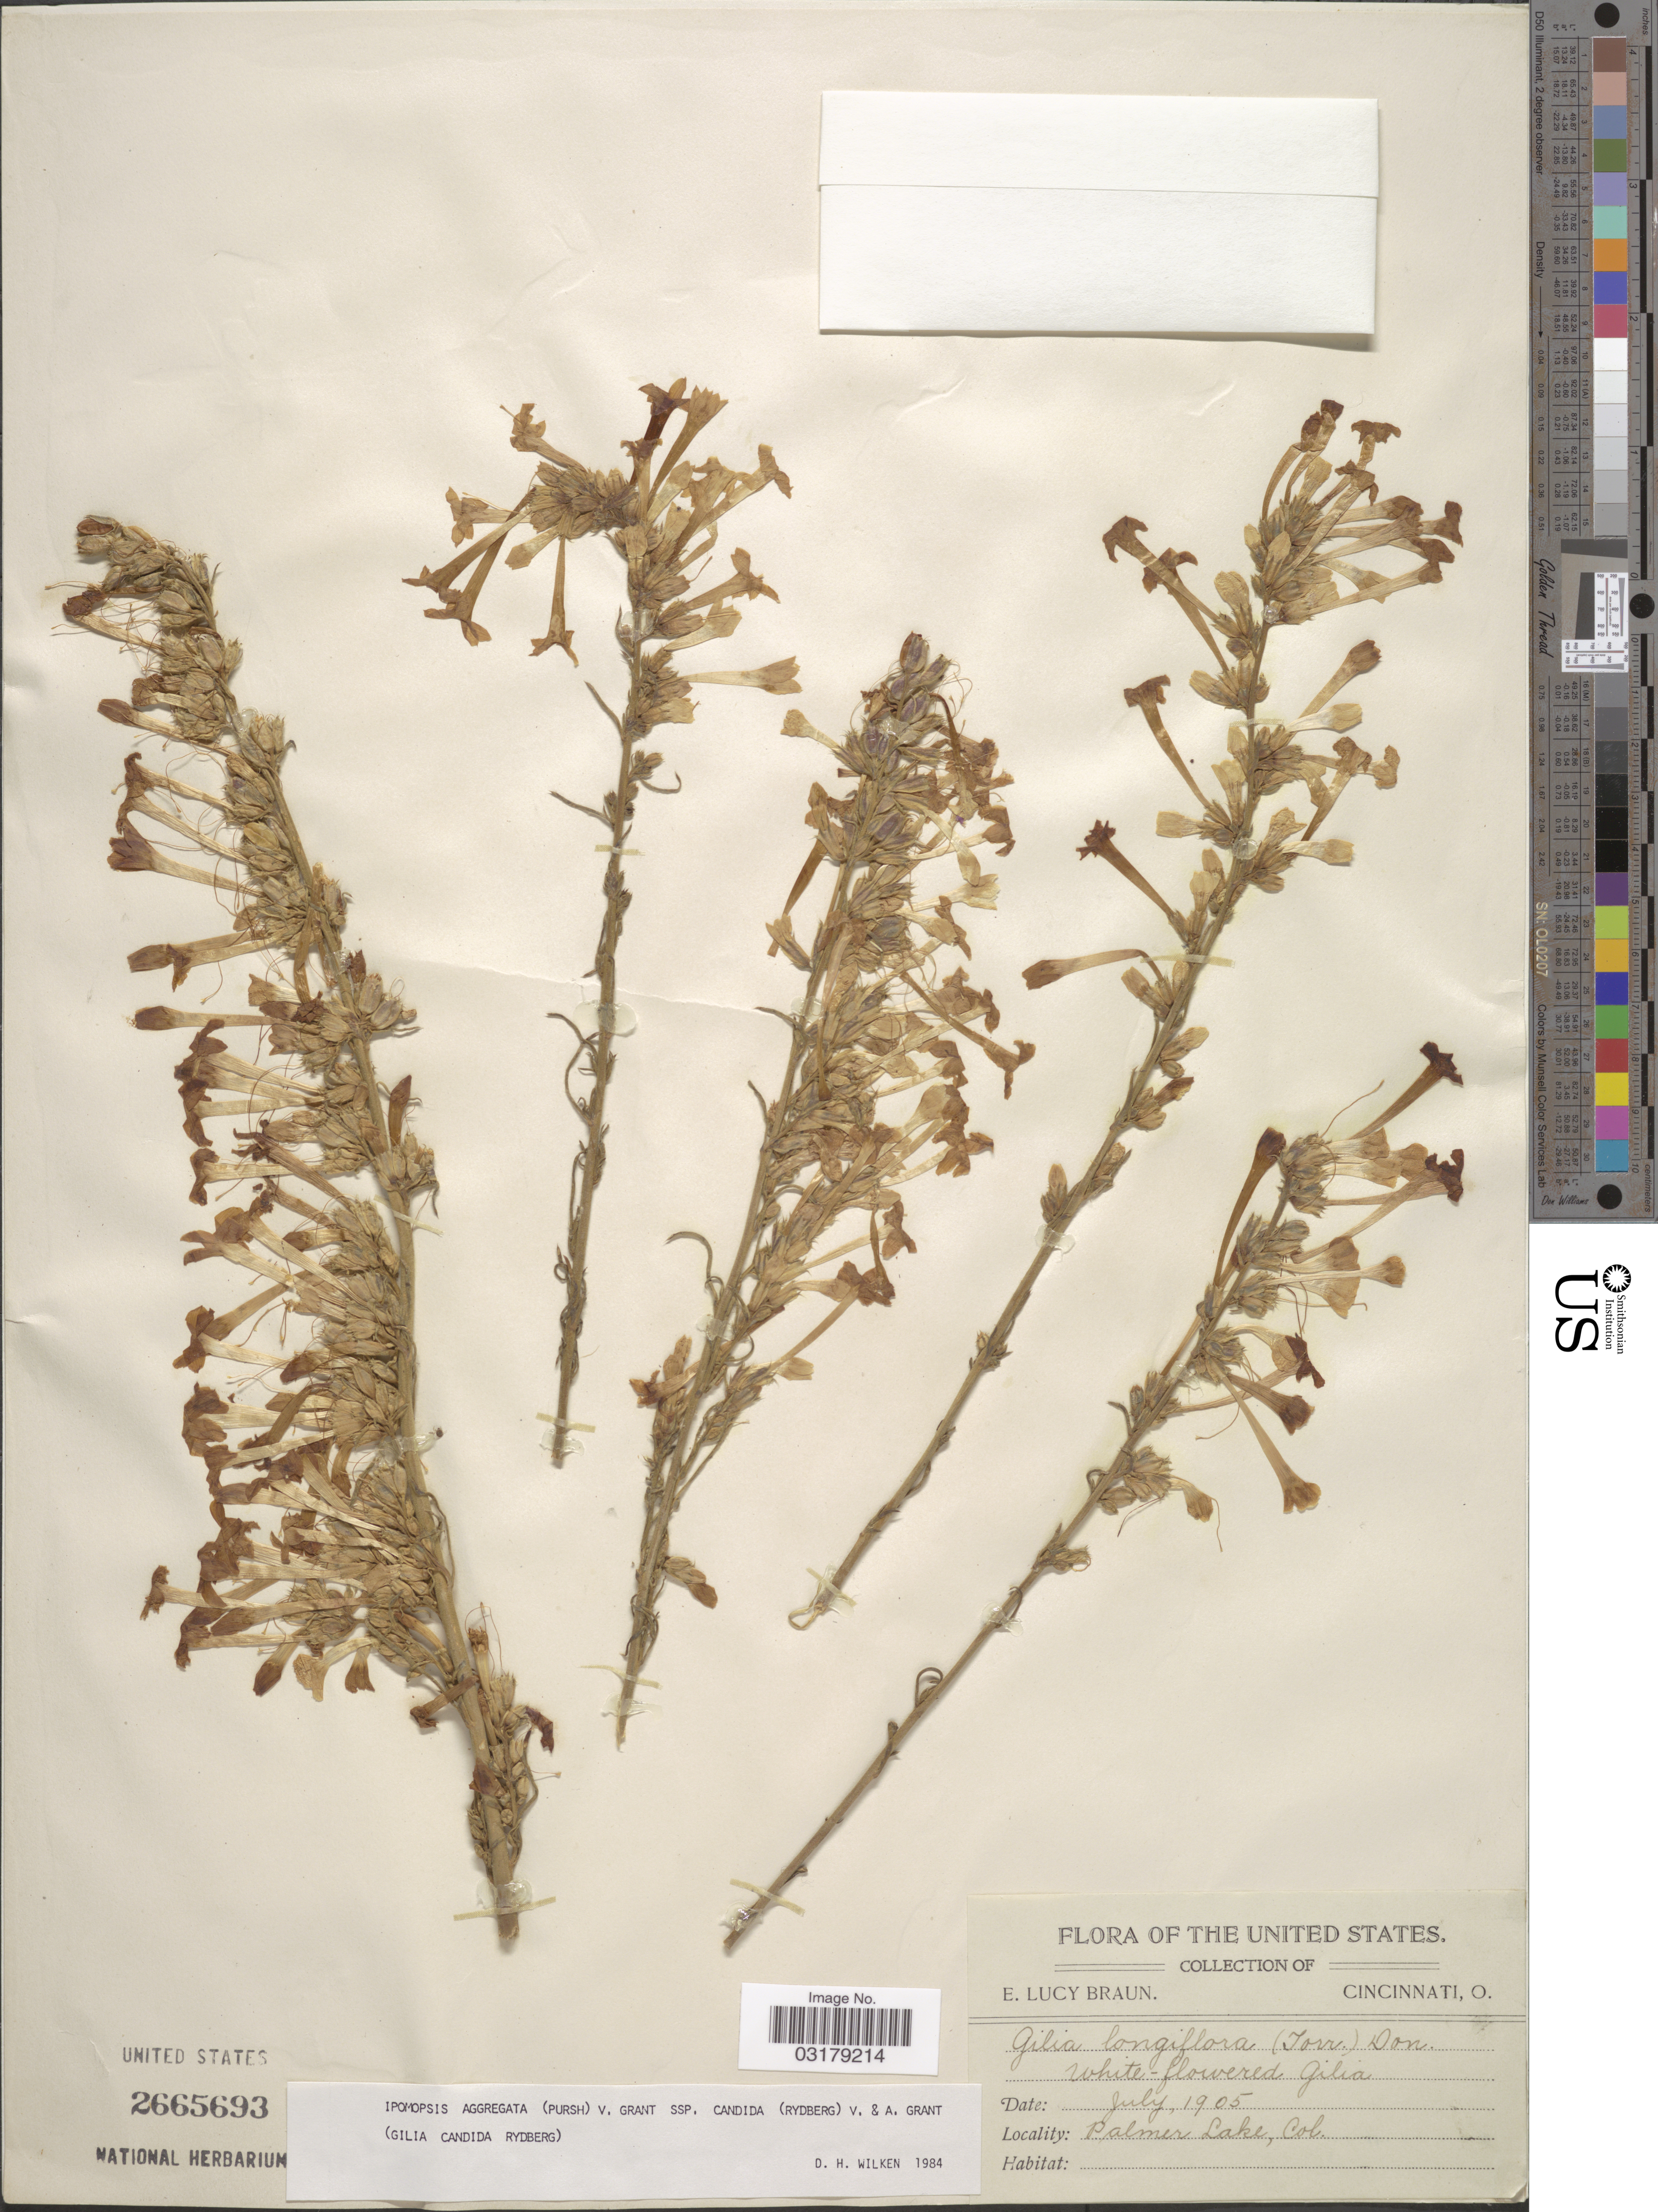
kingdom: Plantae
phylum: Tracheophyta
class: Magnoliopsida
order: Ericales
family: Polemoniaceae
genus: Ipomopsis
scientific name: Ipomopsis aggregata subsp. candida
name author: (Rydb.) V.E. Grant & A.D. Grant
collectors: E. L. Braun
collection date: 1905-07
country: United States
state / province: Colorado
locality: Palmer Lake.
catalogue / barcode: US 2665693